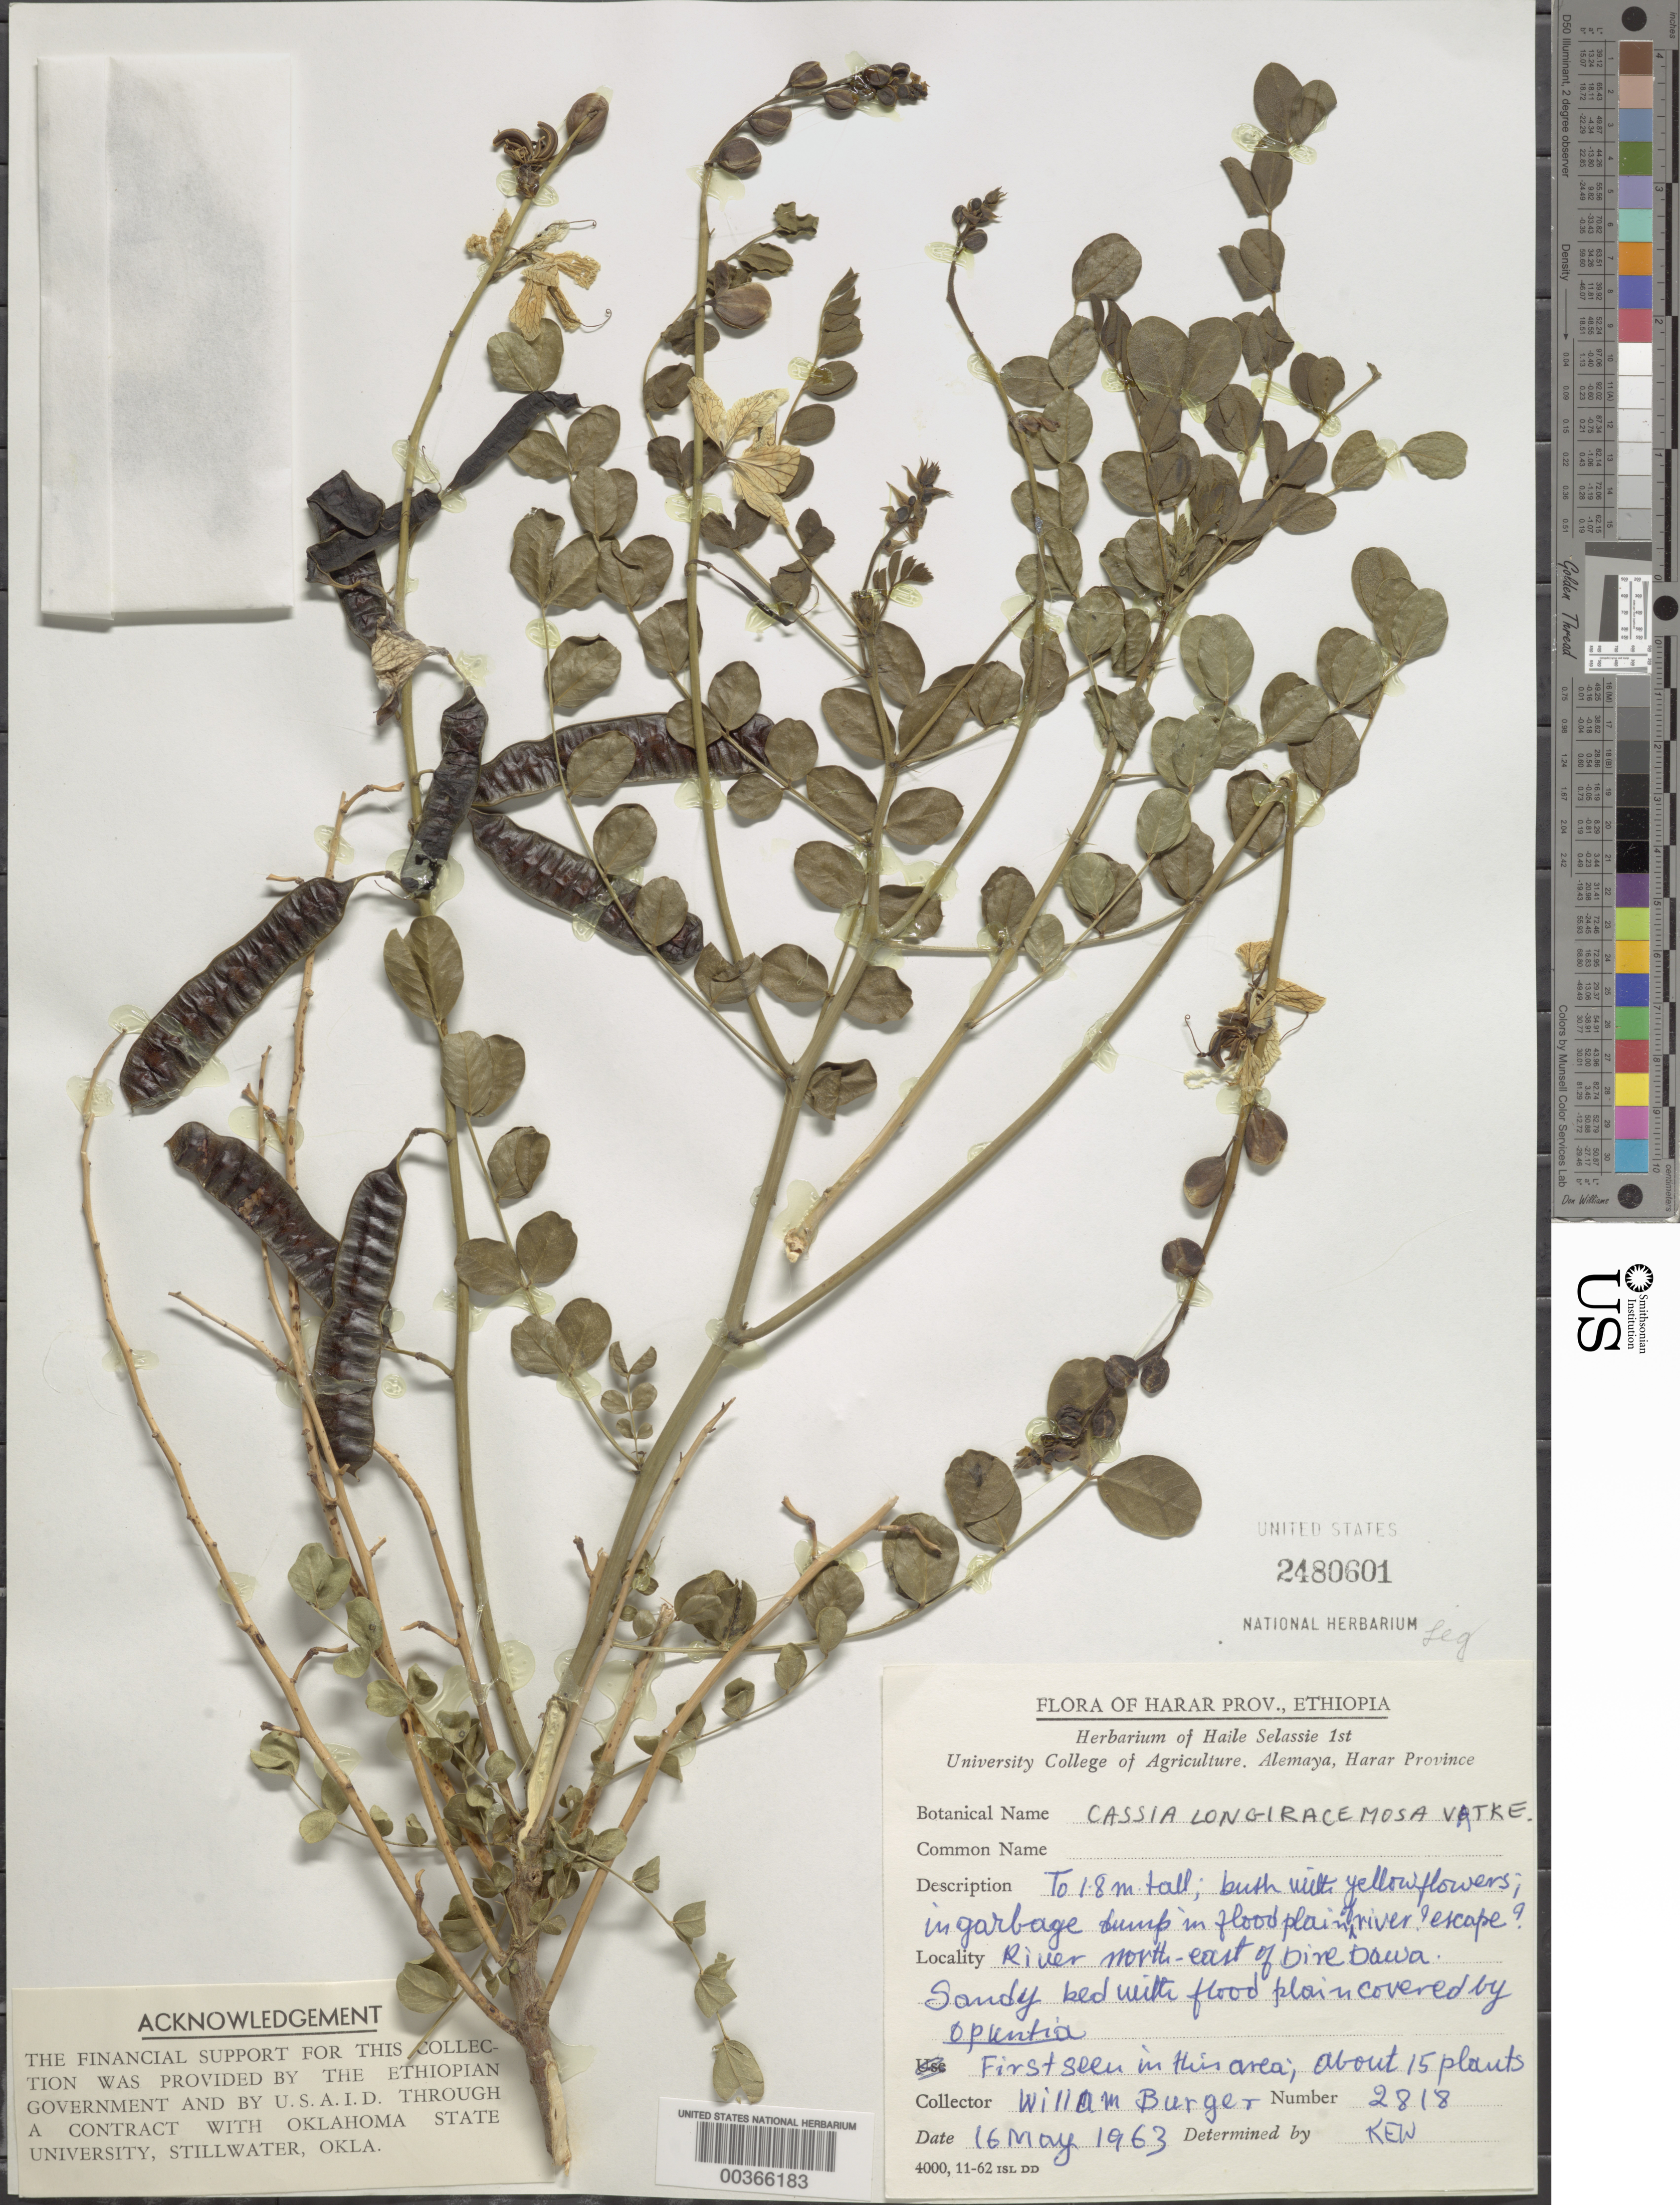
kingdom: Plantae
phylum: Tracheophyta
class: Magnoliopsida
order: Fabales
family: Fabaceae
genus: Senna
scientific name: Senna longiracemosa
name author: (Vatke) Lock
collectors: W. Burger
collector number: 2818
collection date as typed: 16 May 1963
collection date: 1963-05-16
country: Ethiopia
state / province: Dire Dawa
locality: River ne of diredawa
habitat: Garbage dump; sandy bed with flood plain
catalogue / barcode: US 2480601